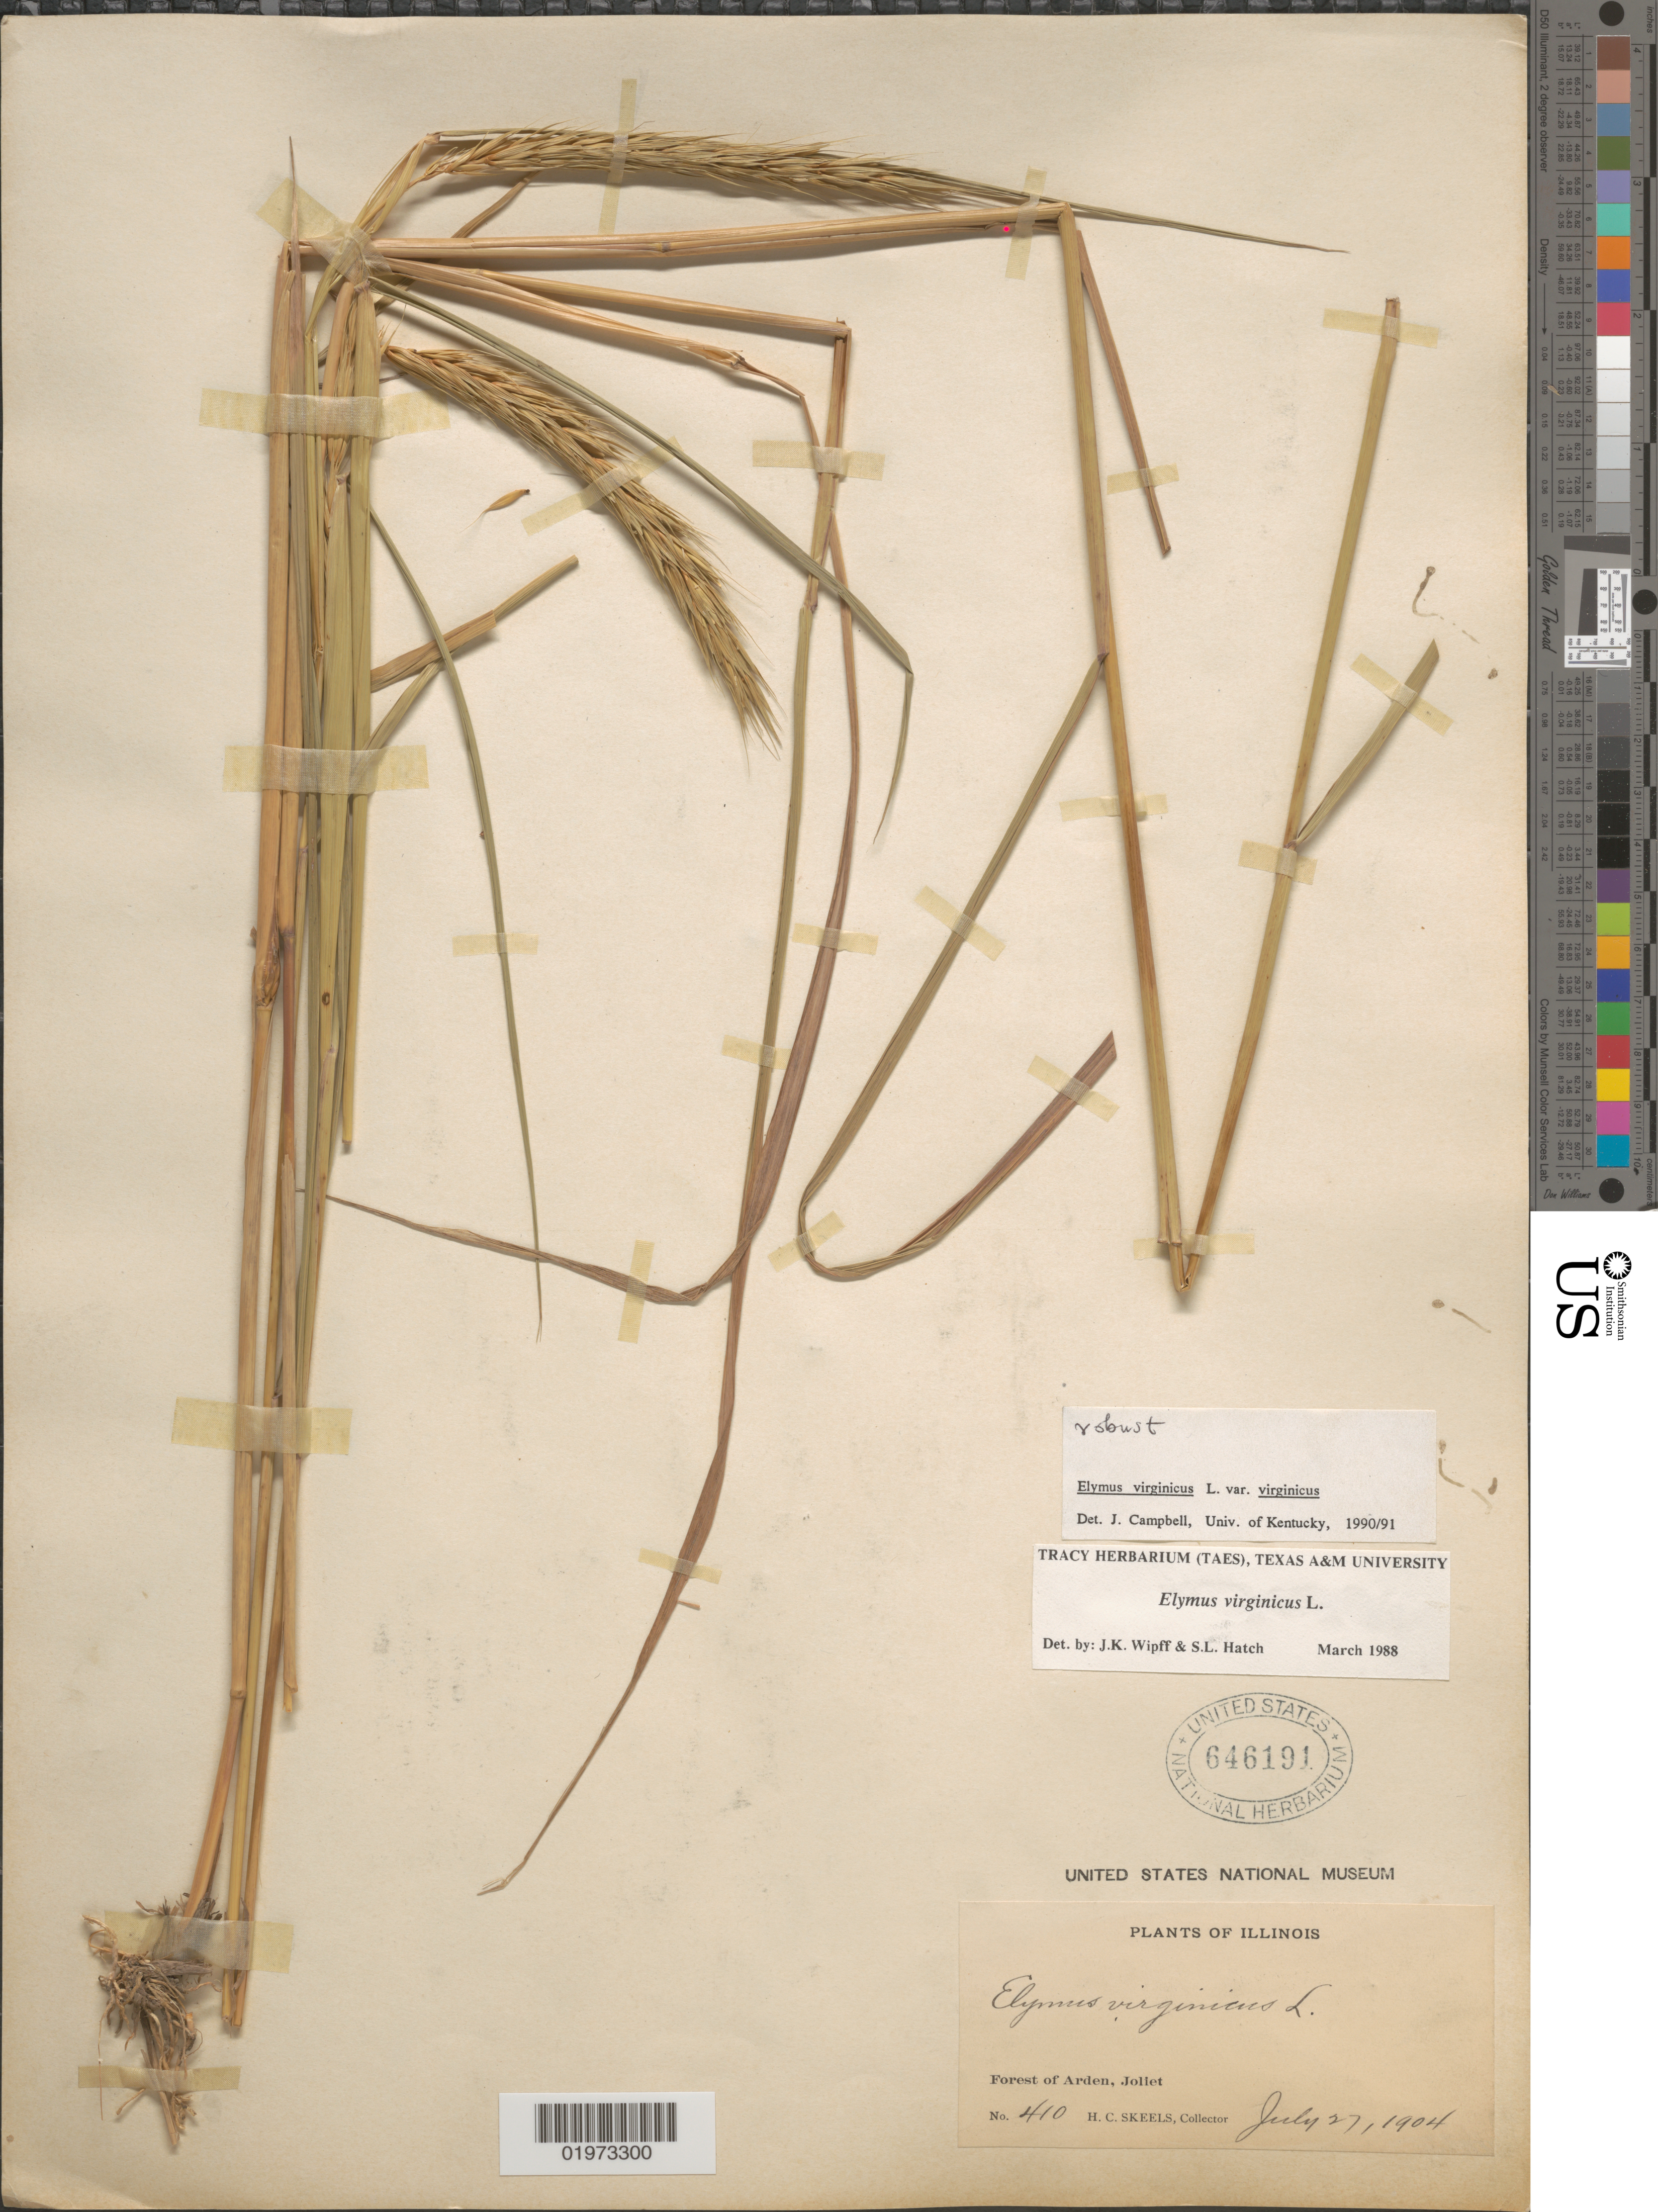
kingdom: Plantae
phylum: Tracheophyta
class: Liliopsida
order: Poales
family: Poaceae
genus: Elymus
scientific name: Elymus virginicus var. virginicus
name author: L.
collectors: H. Skeels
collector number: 410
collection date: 1904-07-27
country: United States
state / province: Illinois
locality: Forest of Arden, Joliet.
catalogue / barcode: US 646191